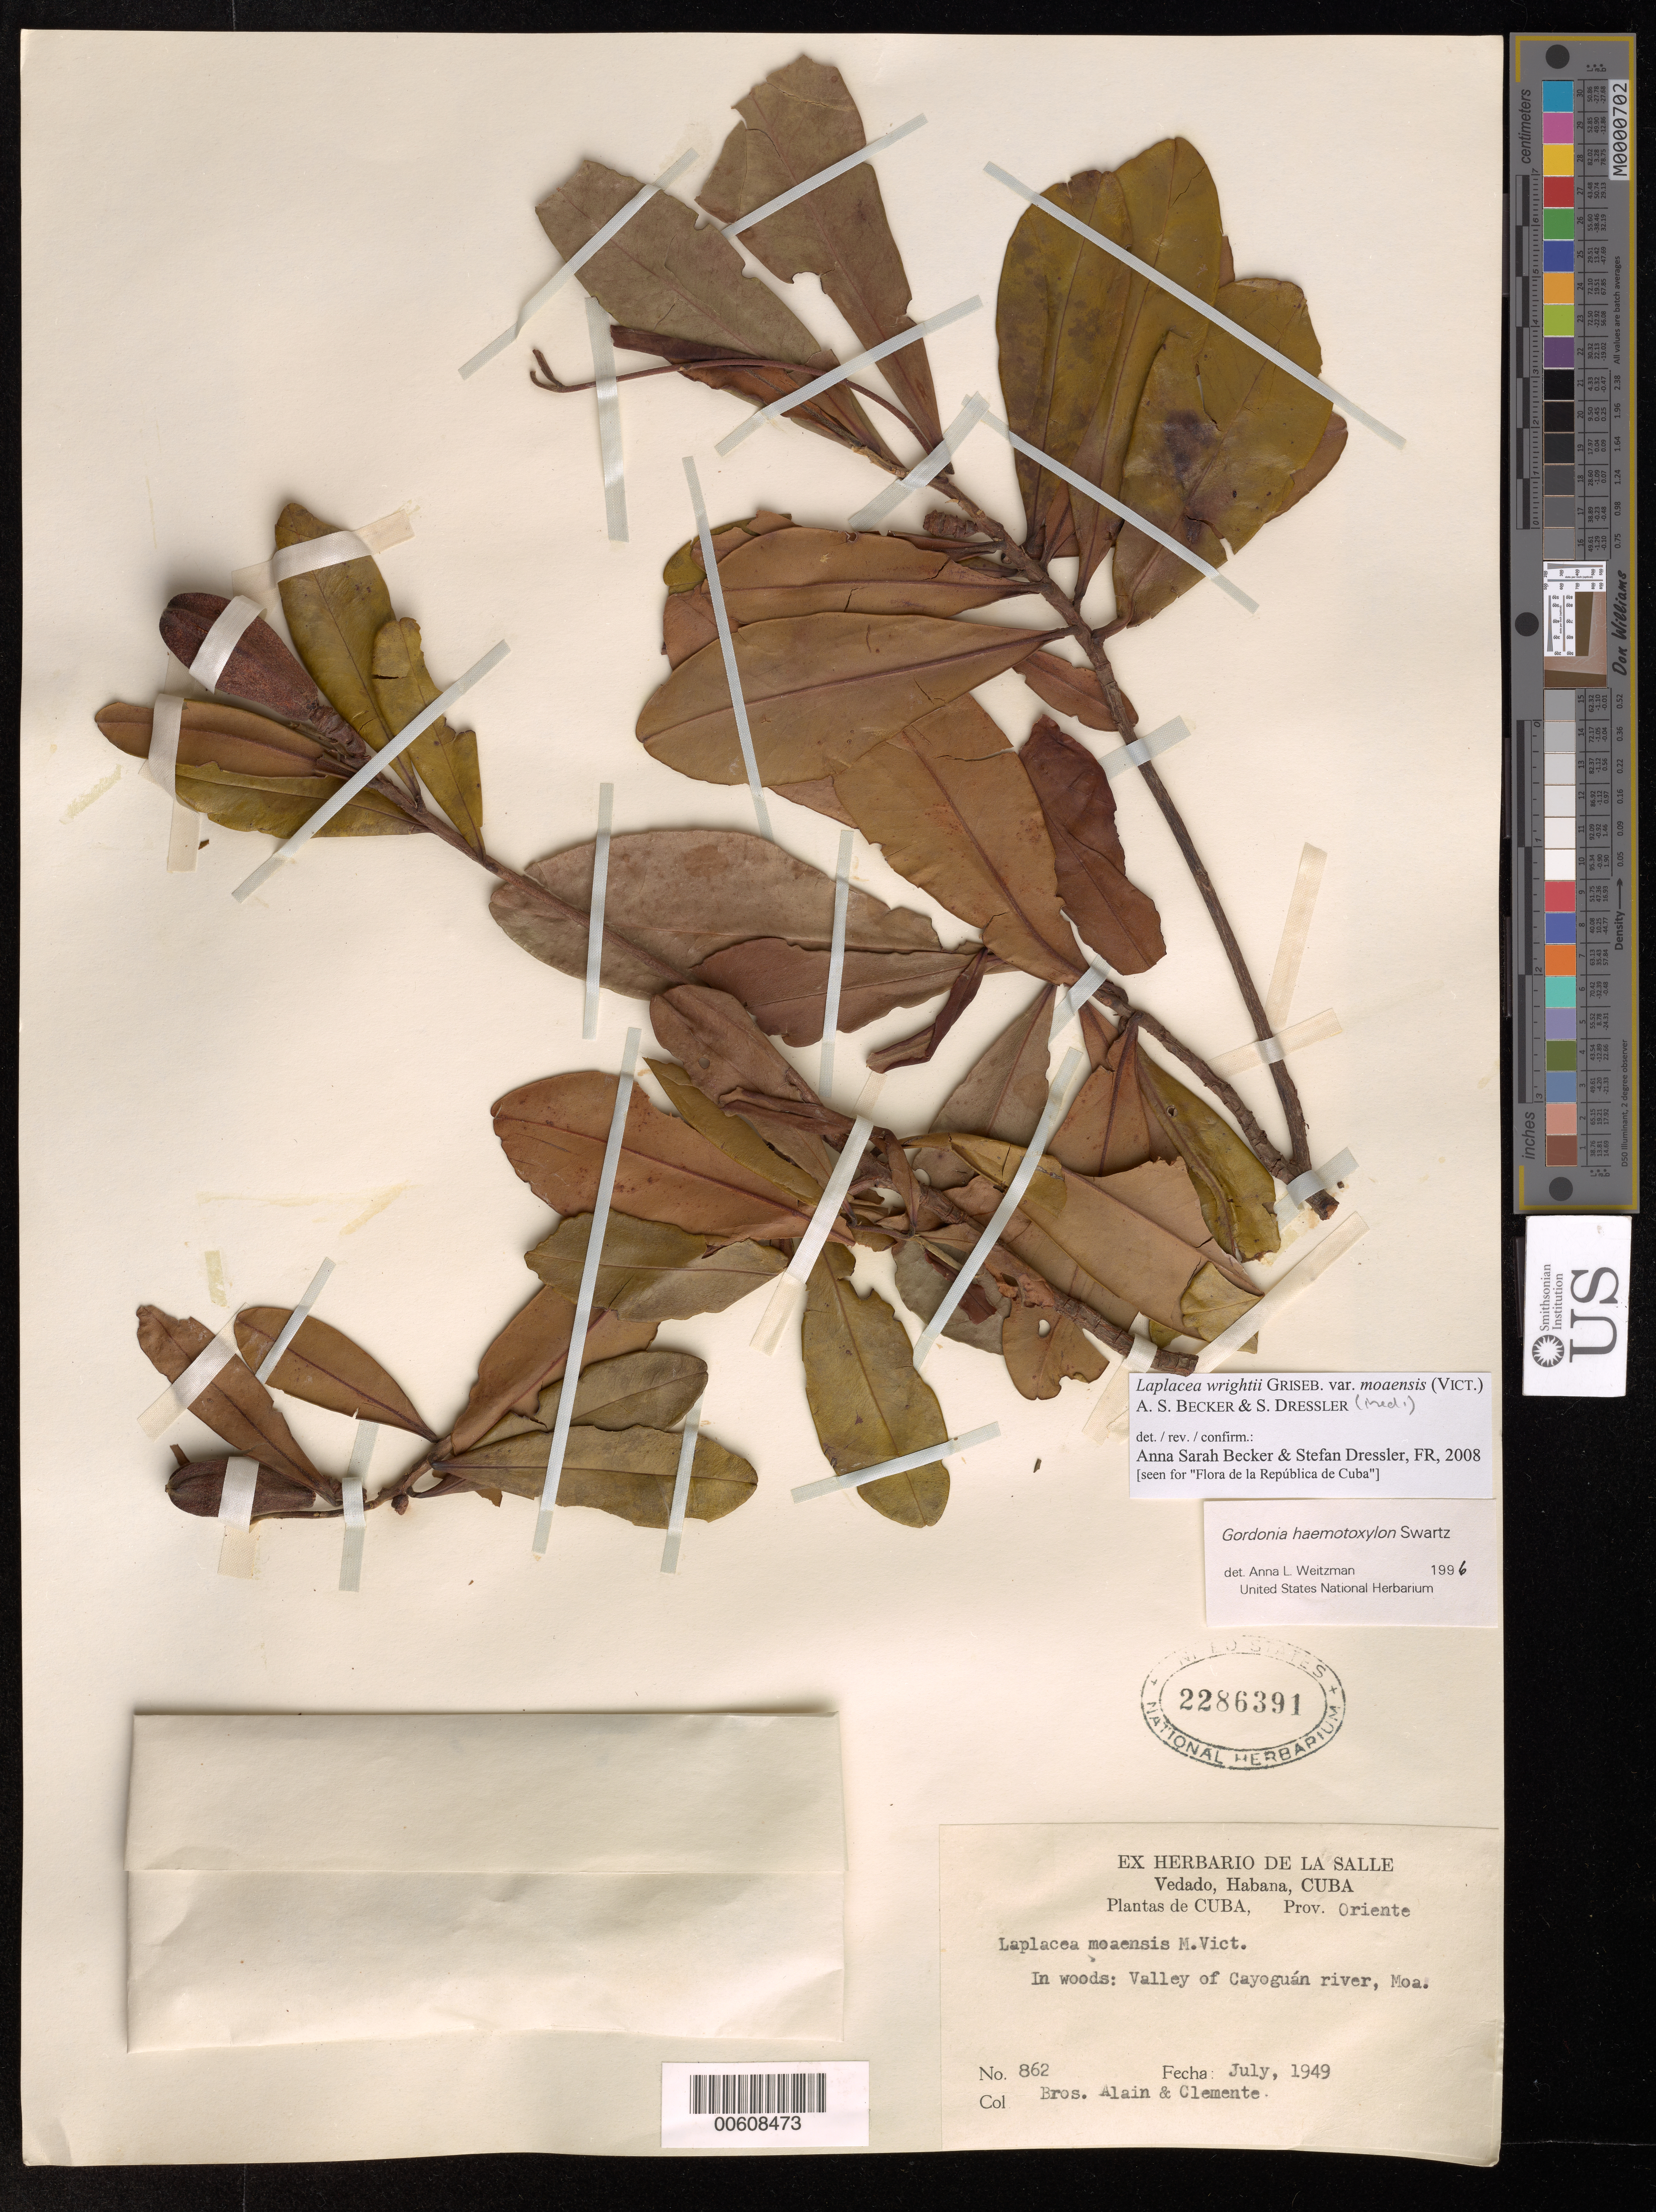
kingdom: Plantae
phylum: Tracheophyta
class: Magnoliopsida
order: Ericales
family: Theaceae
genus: Laplacea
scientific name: Laplacea wrightii var. moaensis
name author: (Vict.) A. S. Becker & S. Dressler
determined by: Becker, Anna S.; Dressler, S.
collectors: A. H. Liogier & B. Clement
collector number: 862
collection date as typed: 14 Jul 1949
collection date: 1949-07-14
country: Cuba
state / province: Oriente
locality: Valley of Cayoguán river, Moa. NY: banks of Cayoguán river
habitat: In woods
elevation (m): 1000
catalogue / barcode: US 2286391